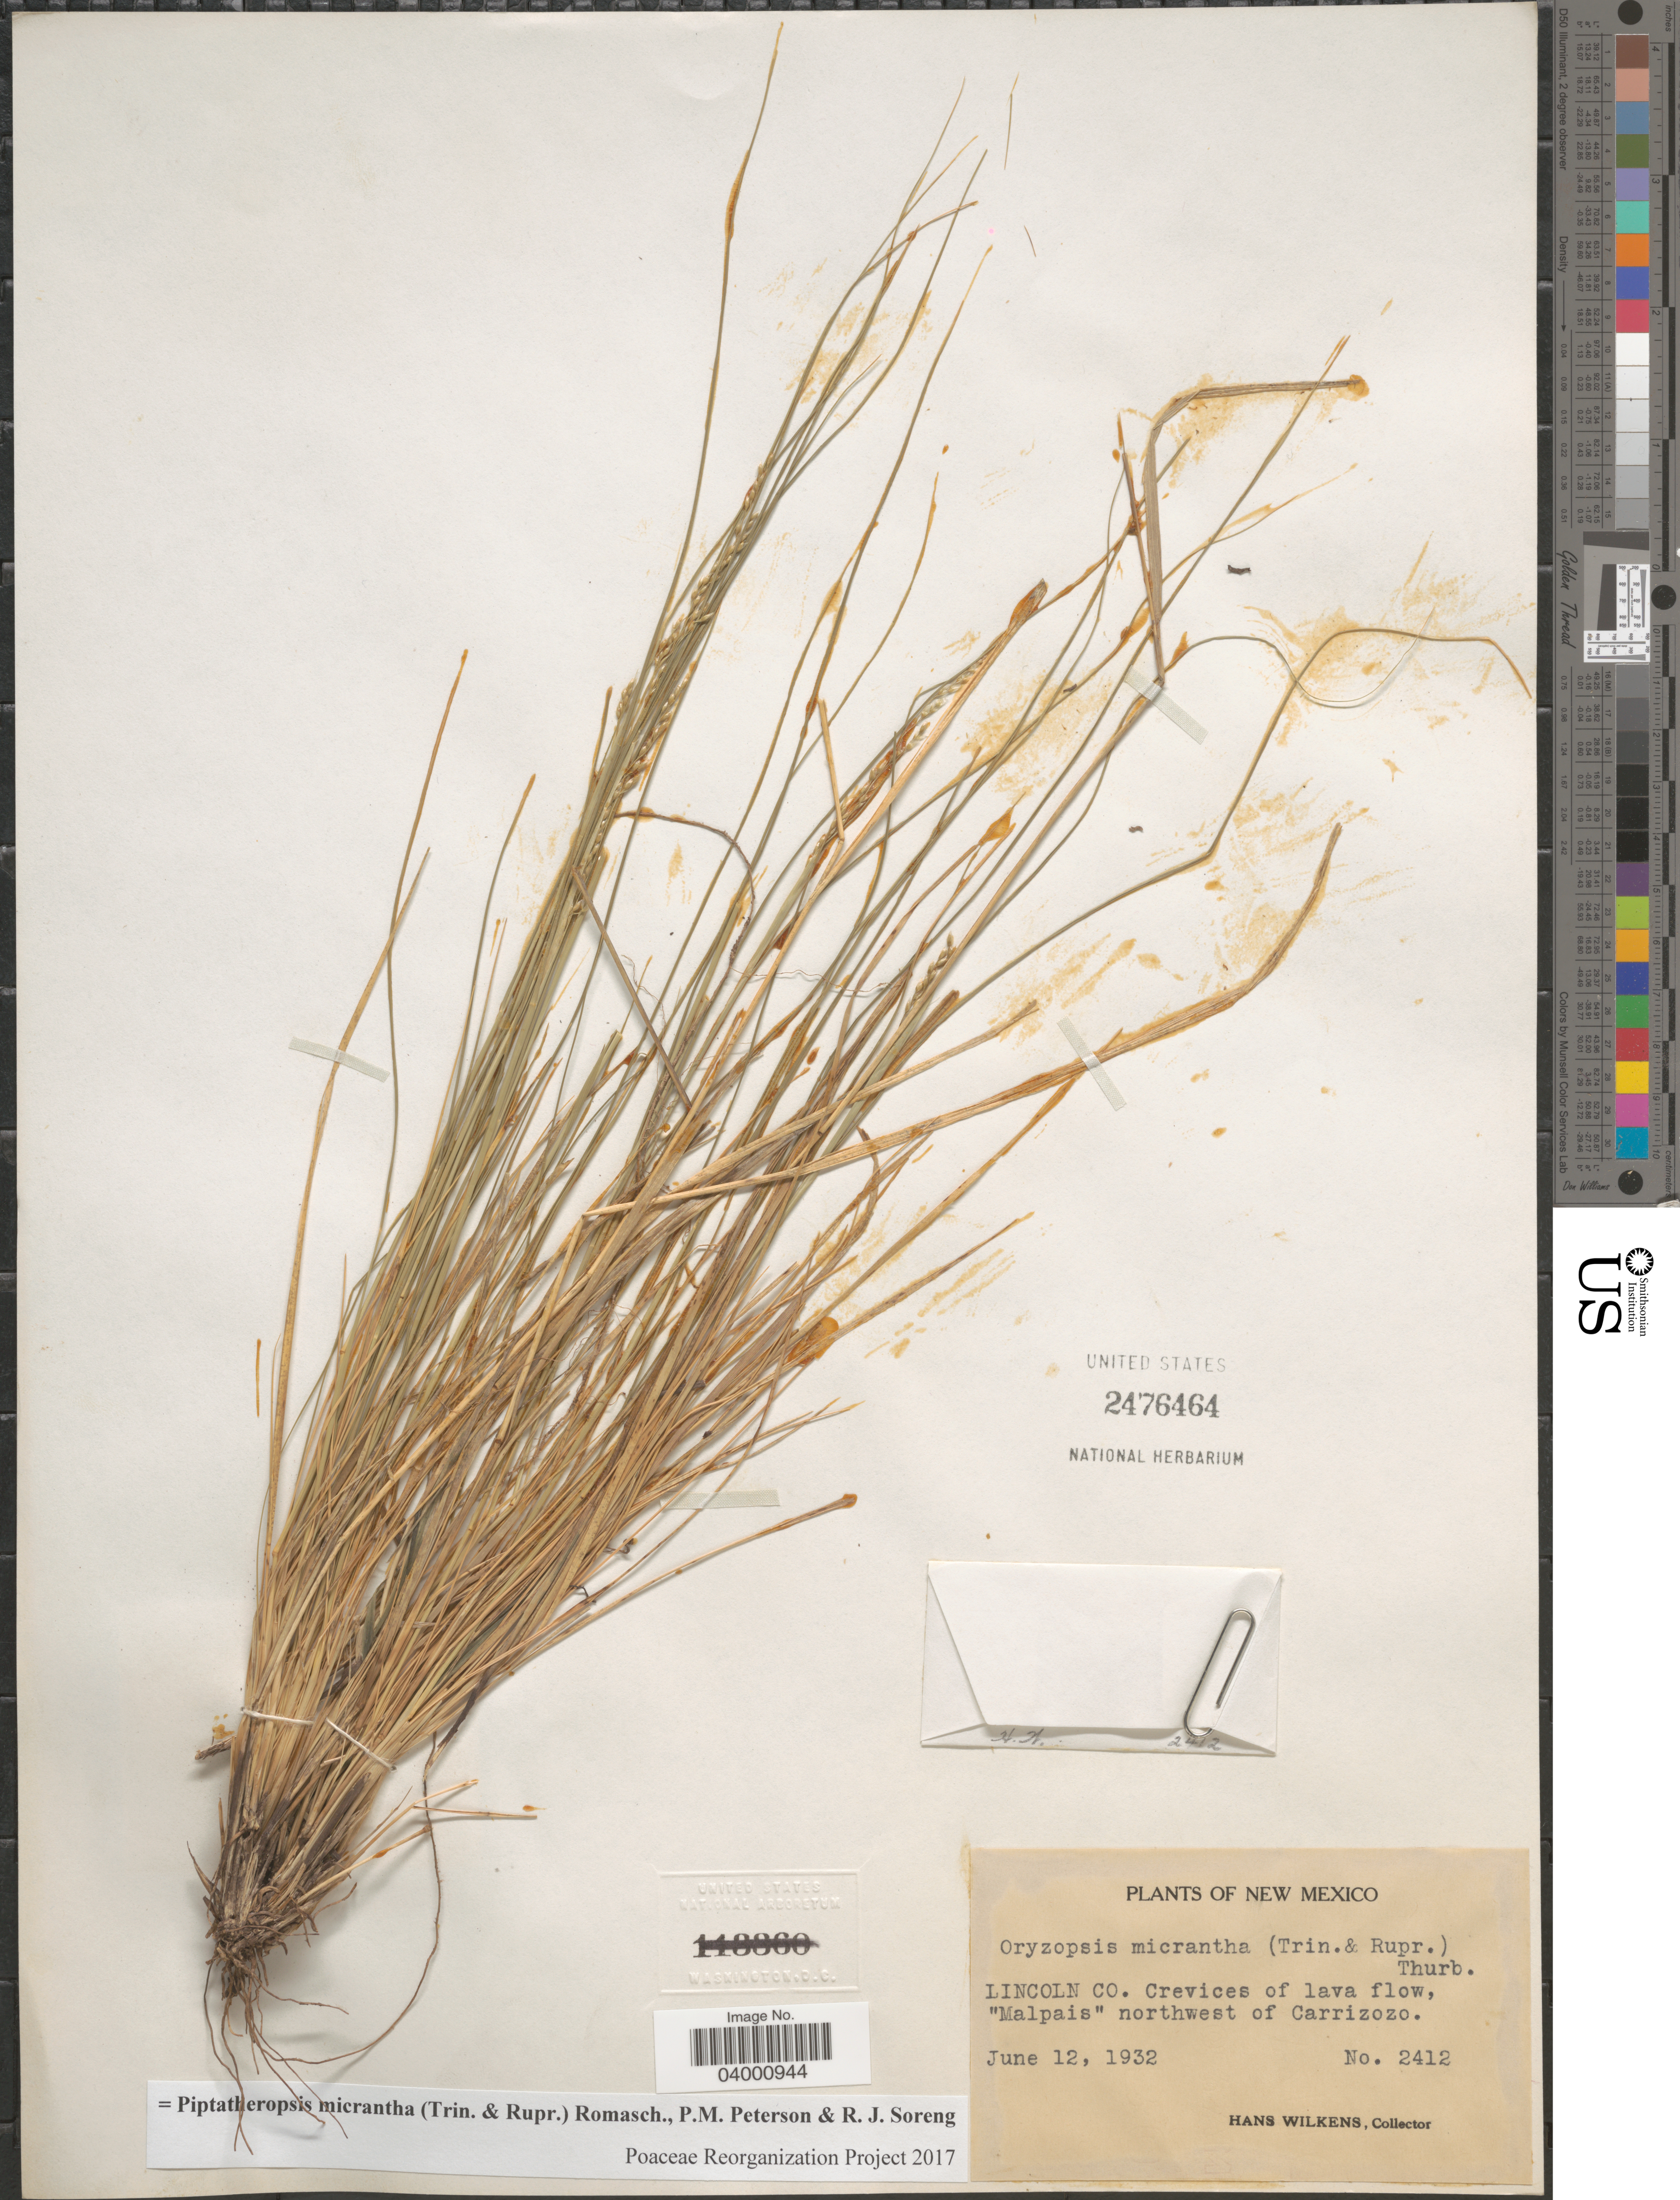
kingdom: Plantae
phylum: Tracheophyta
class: Liliopsida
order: Poales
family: Poaceae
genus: Piptatheropsis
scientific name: Piptatheropsis micrantha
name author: (Trin. & Rupr.) Romasch.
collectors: H. Wilkens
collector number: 2412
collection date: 1932-06-12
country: United States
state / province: New Mexico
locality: Lincoln Co. Crevices of lava flow, "Malpais" northwest of Carrizozo.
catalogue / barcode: US 2476464